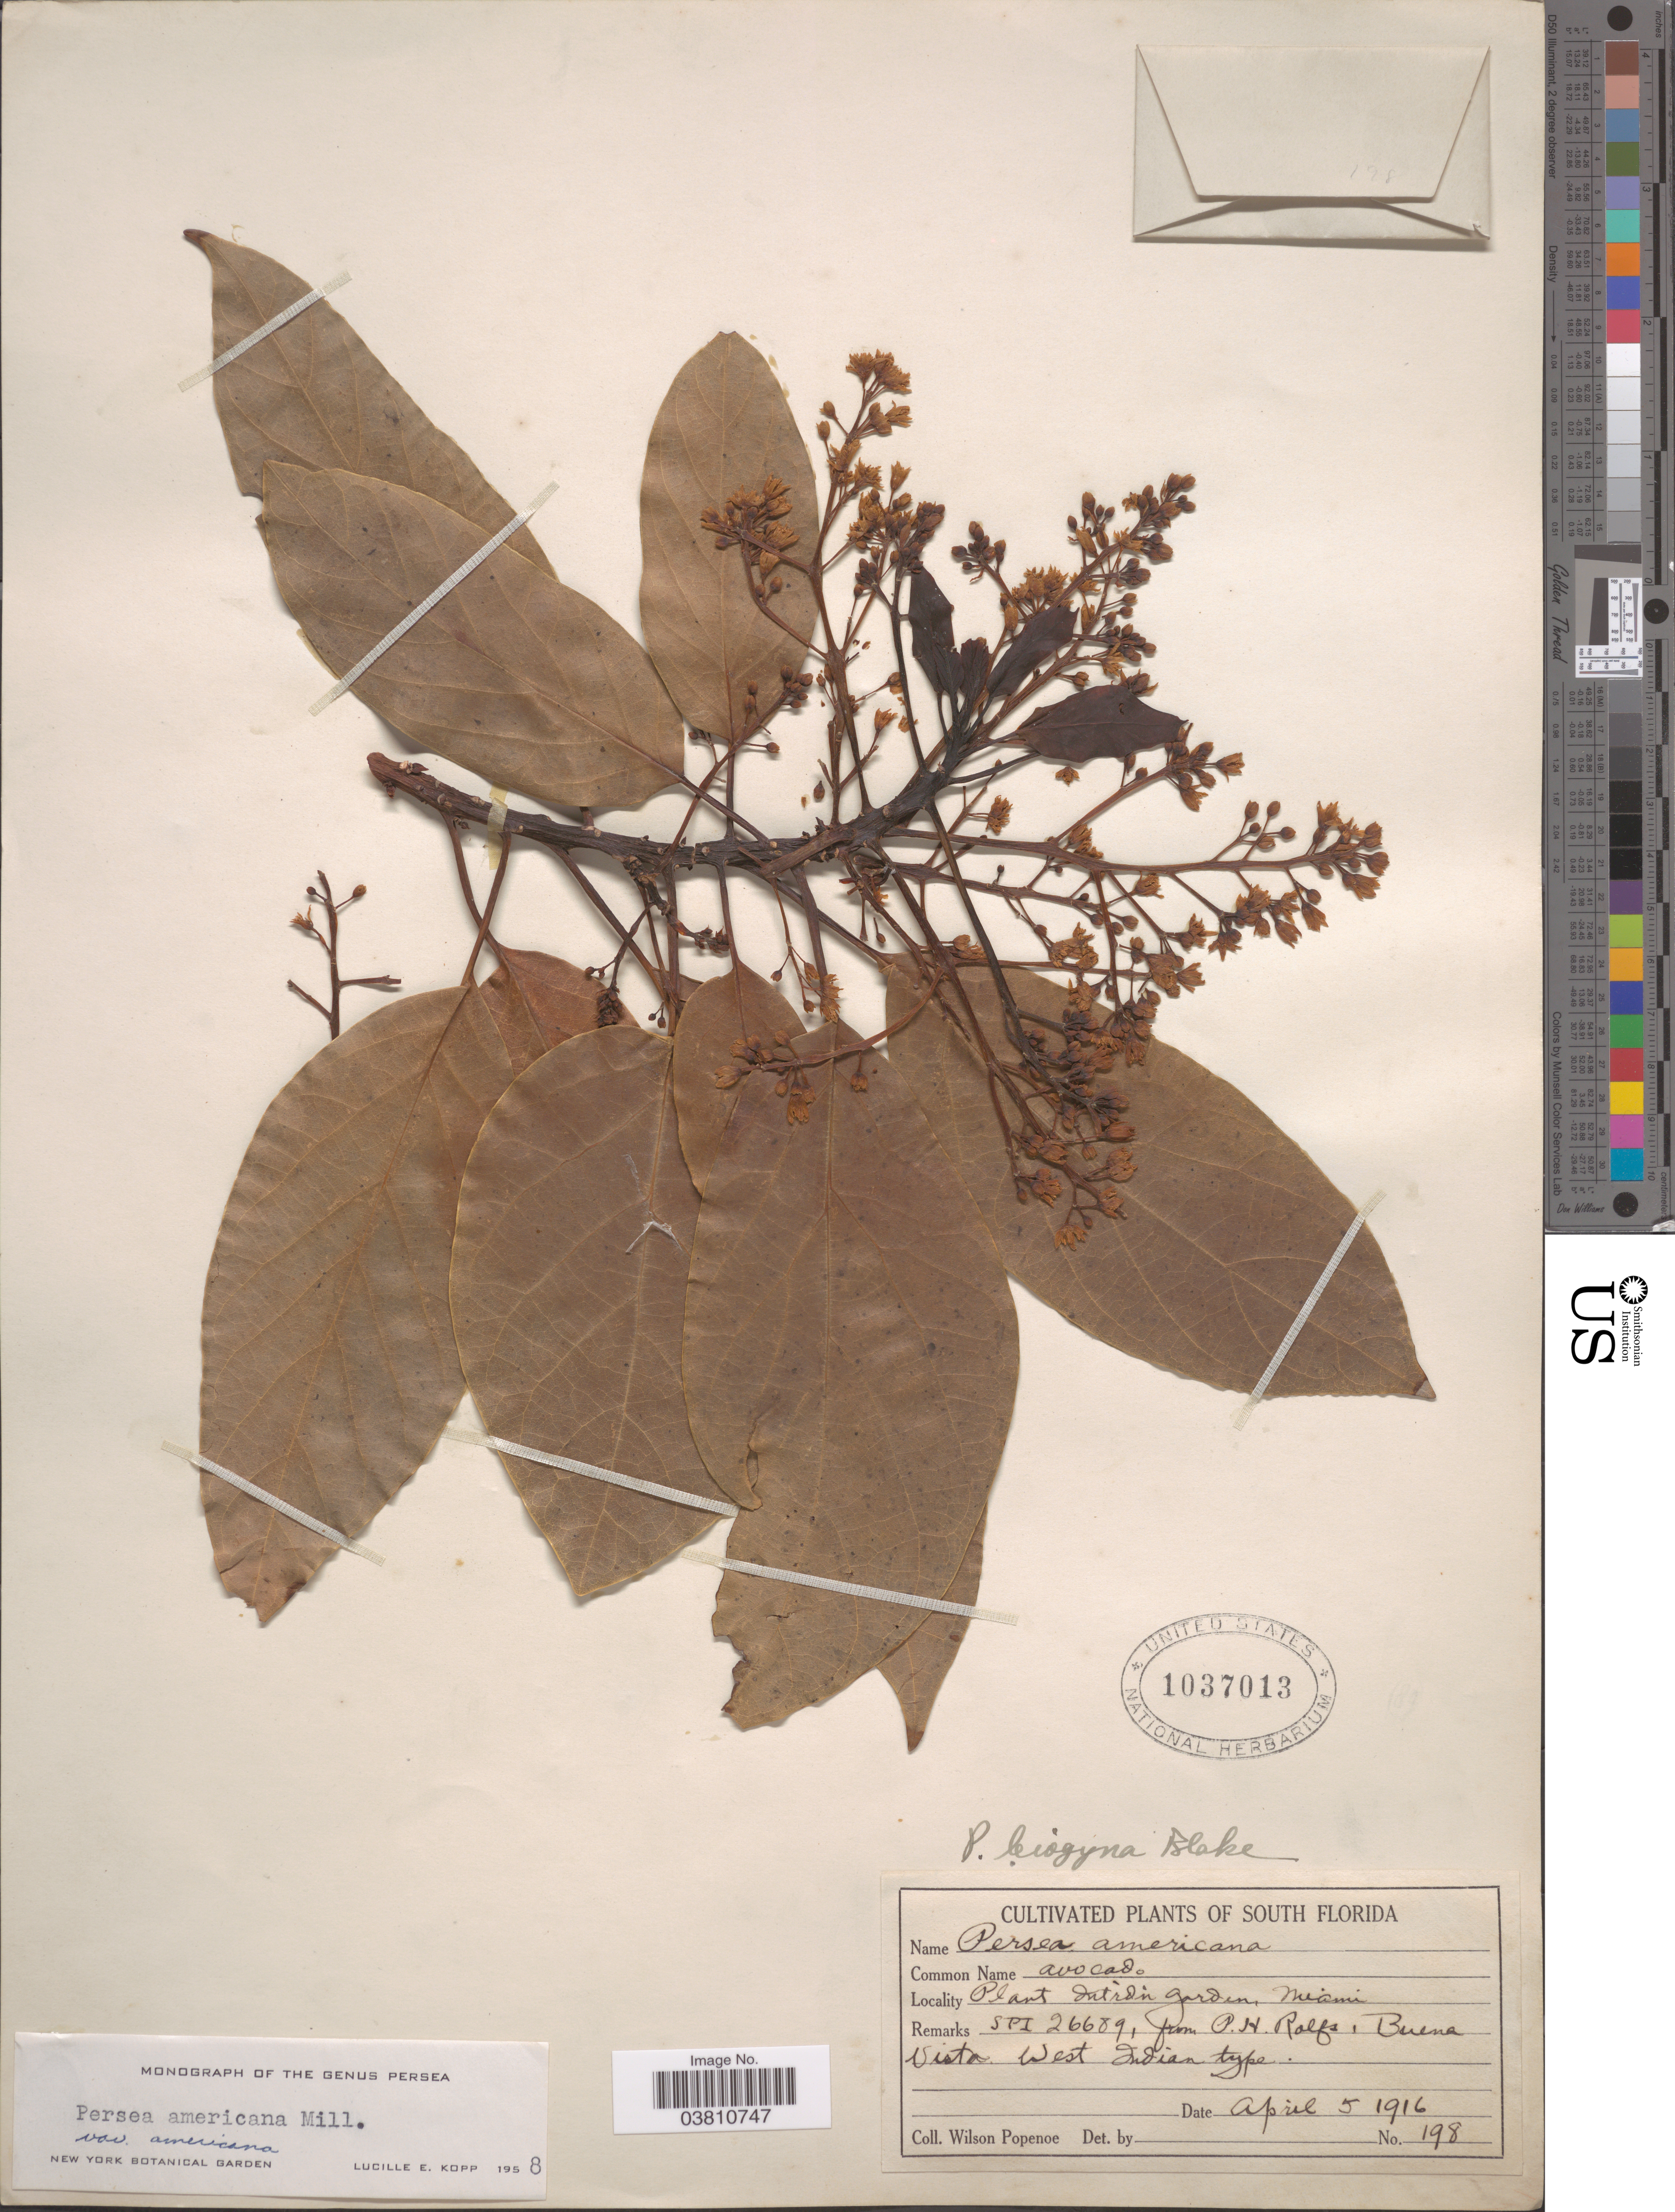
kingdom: Plantae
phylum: Tracheophyta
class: Magnoliopsida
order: Laurales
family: Lauraceae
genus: Persea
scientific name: Persea americana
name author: Mill.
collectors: F. Popenoe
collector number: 198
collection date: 1916-04-05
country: United States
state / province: Florida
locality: South Florida. Plant Intr'd'n Garden, Miami.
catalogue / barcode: US 1037013